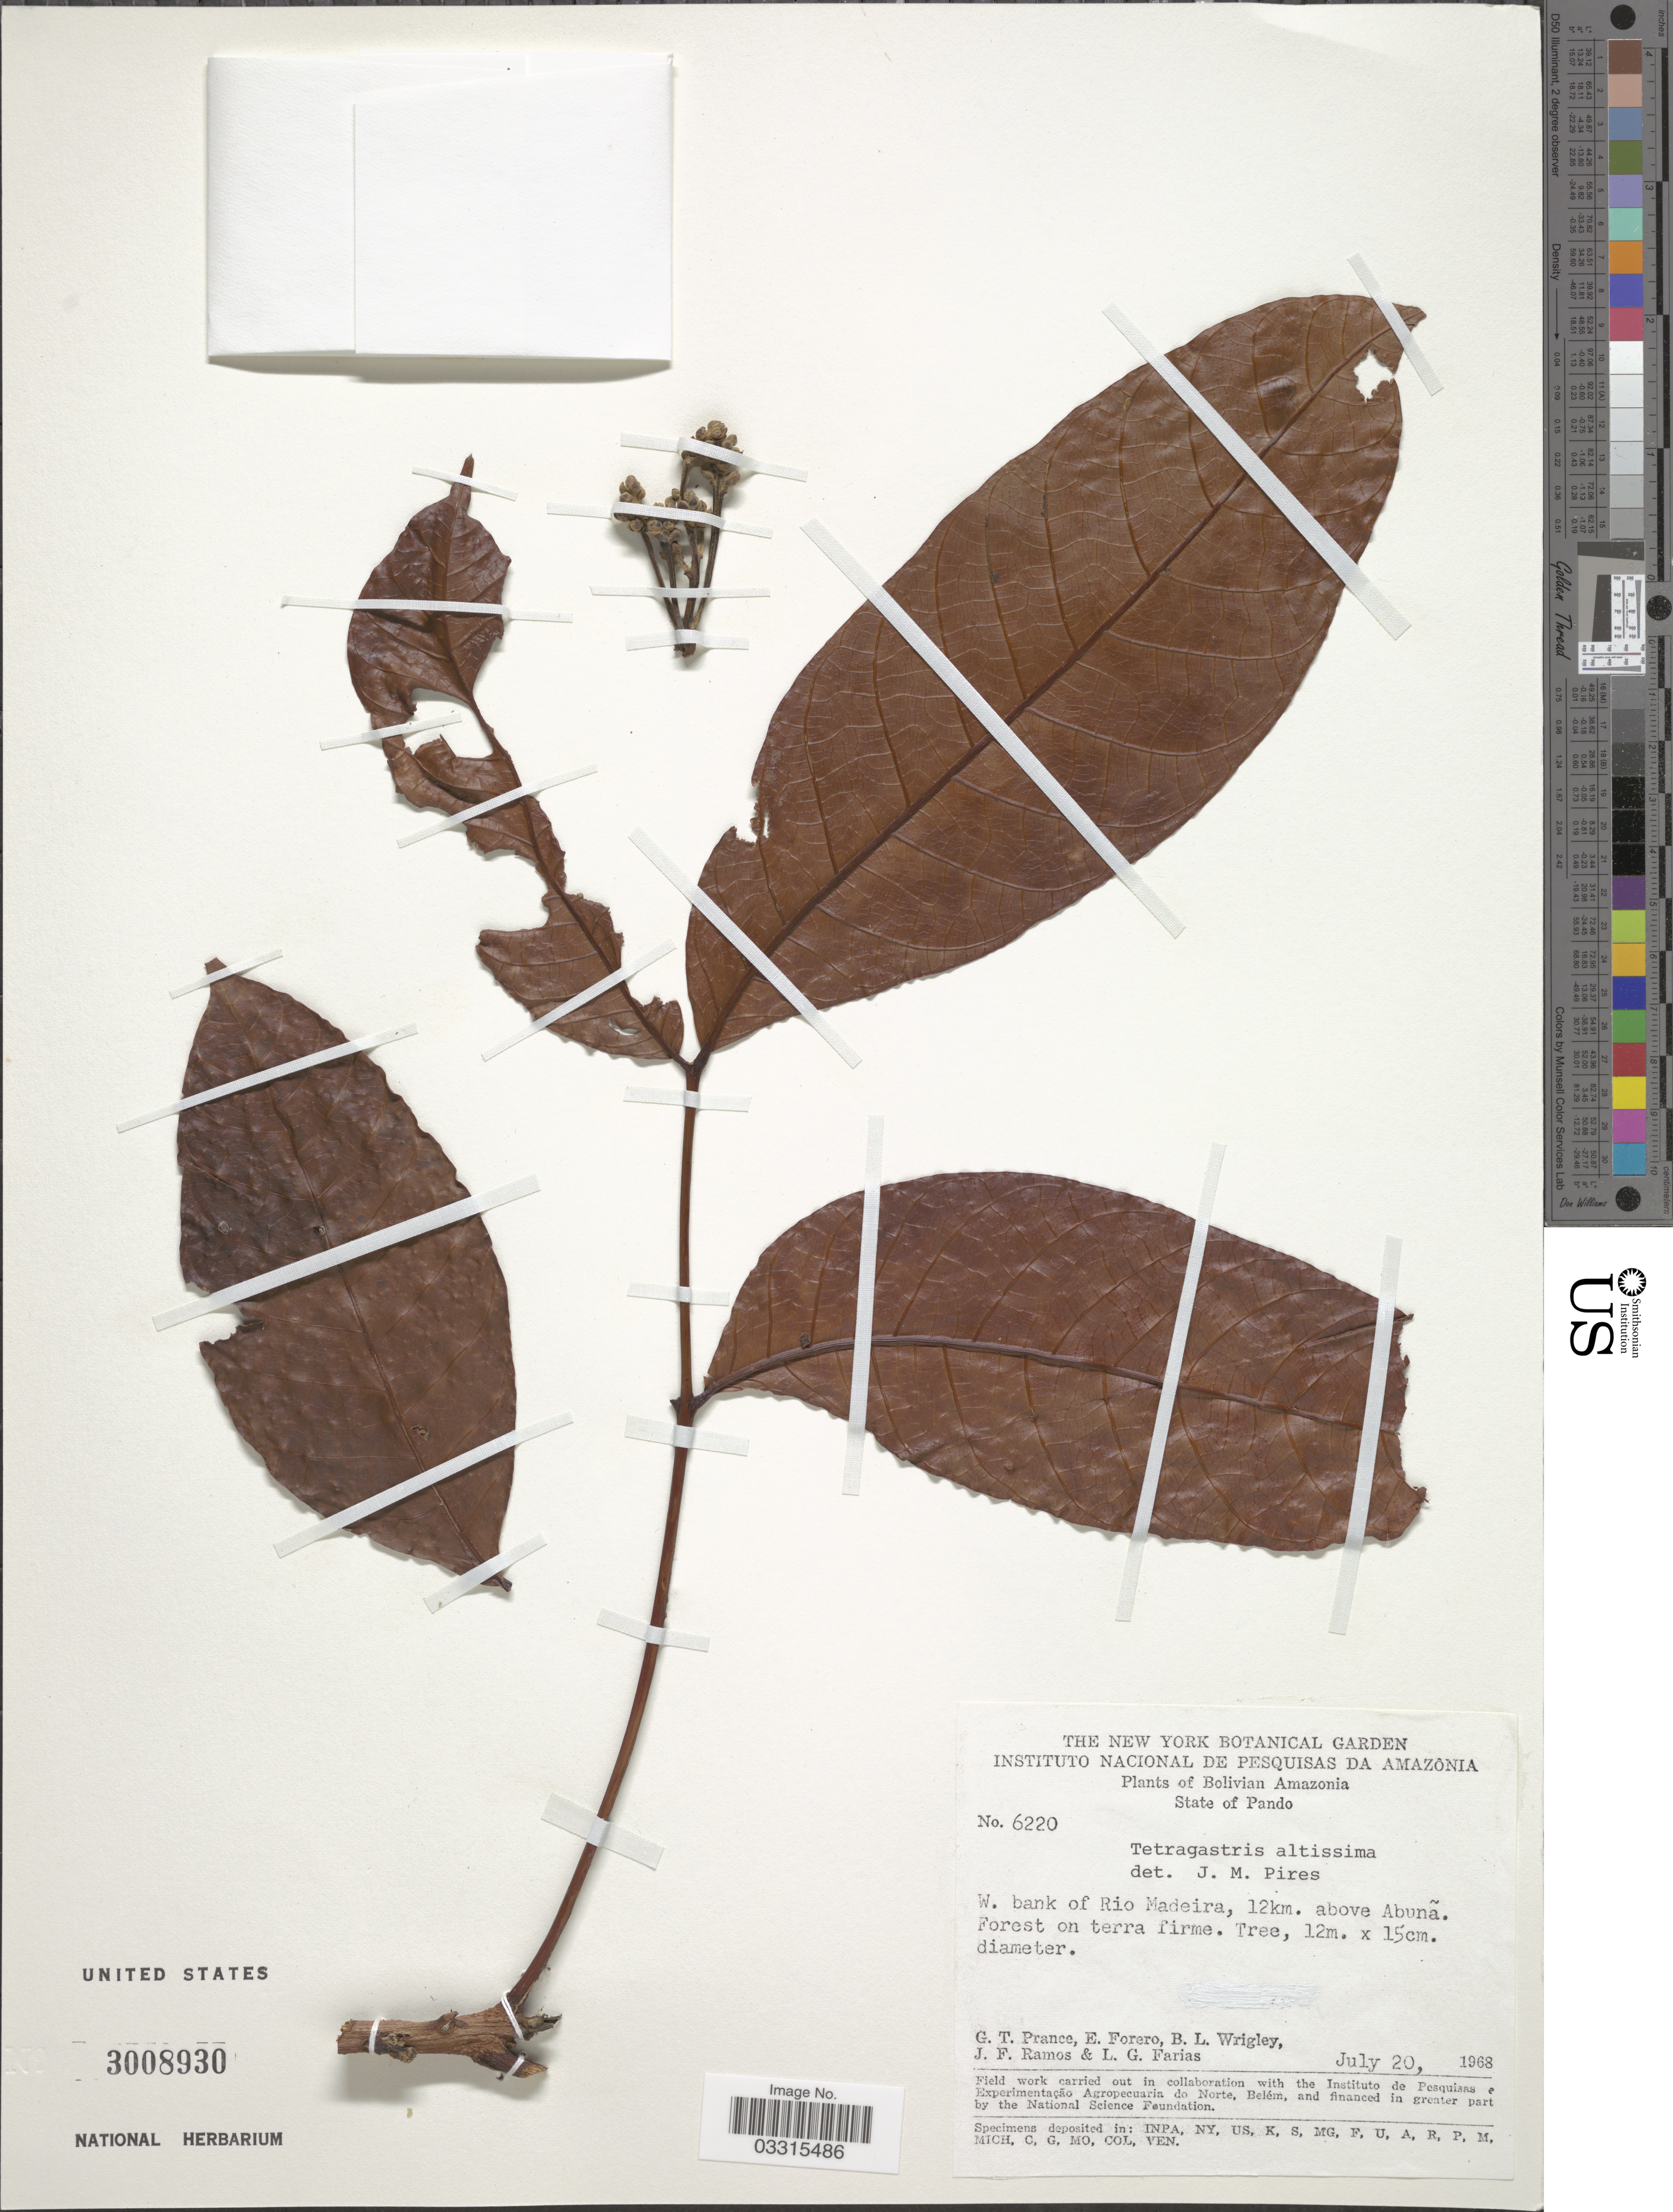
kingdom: Plantae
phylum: Tracheophyta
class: Magnoliopsida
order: Sapindales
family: Burseraceae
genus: Protium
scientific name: Protium acrense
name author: Daly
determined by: Daly, Douglas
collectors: G. T. Prance, E. Forero, B. L. Wrigley, J. F. Ramos & L. G. Farias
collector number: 6220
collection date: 1968-07-20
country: Bolivia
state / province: Pando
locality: Bolivian Amazonia. W. bank of Rio Madeira, 12km. above Abuña.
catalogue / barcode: US 3008930